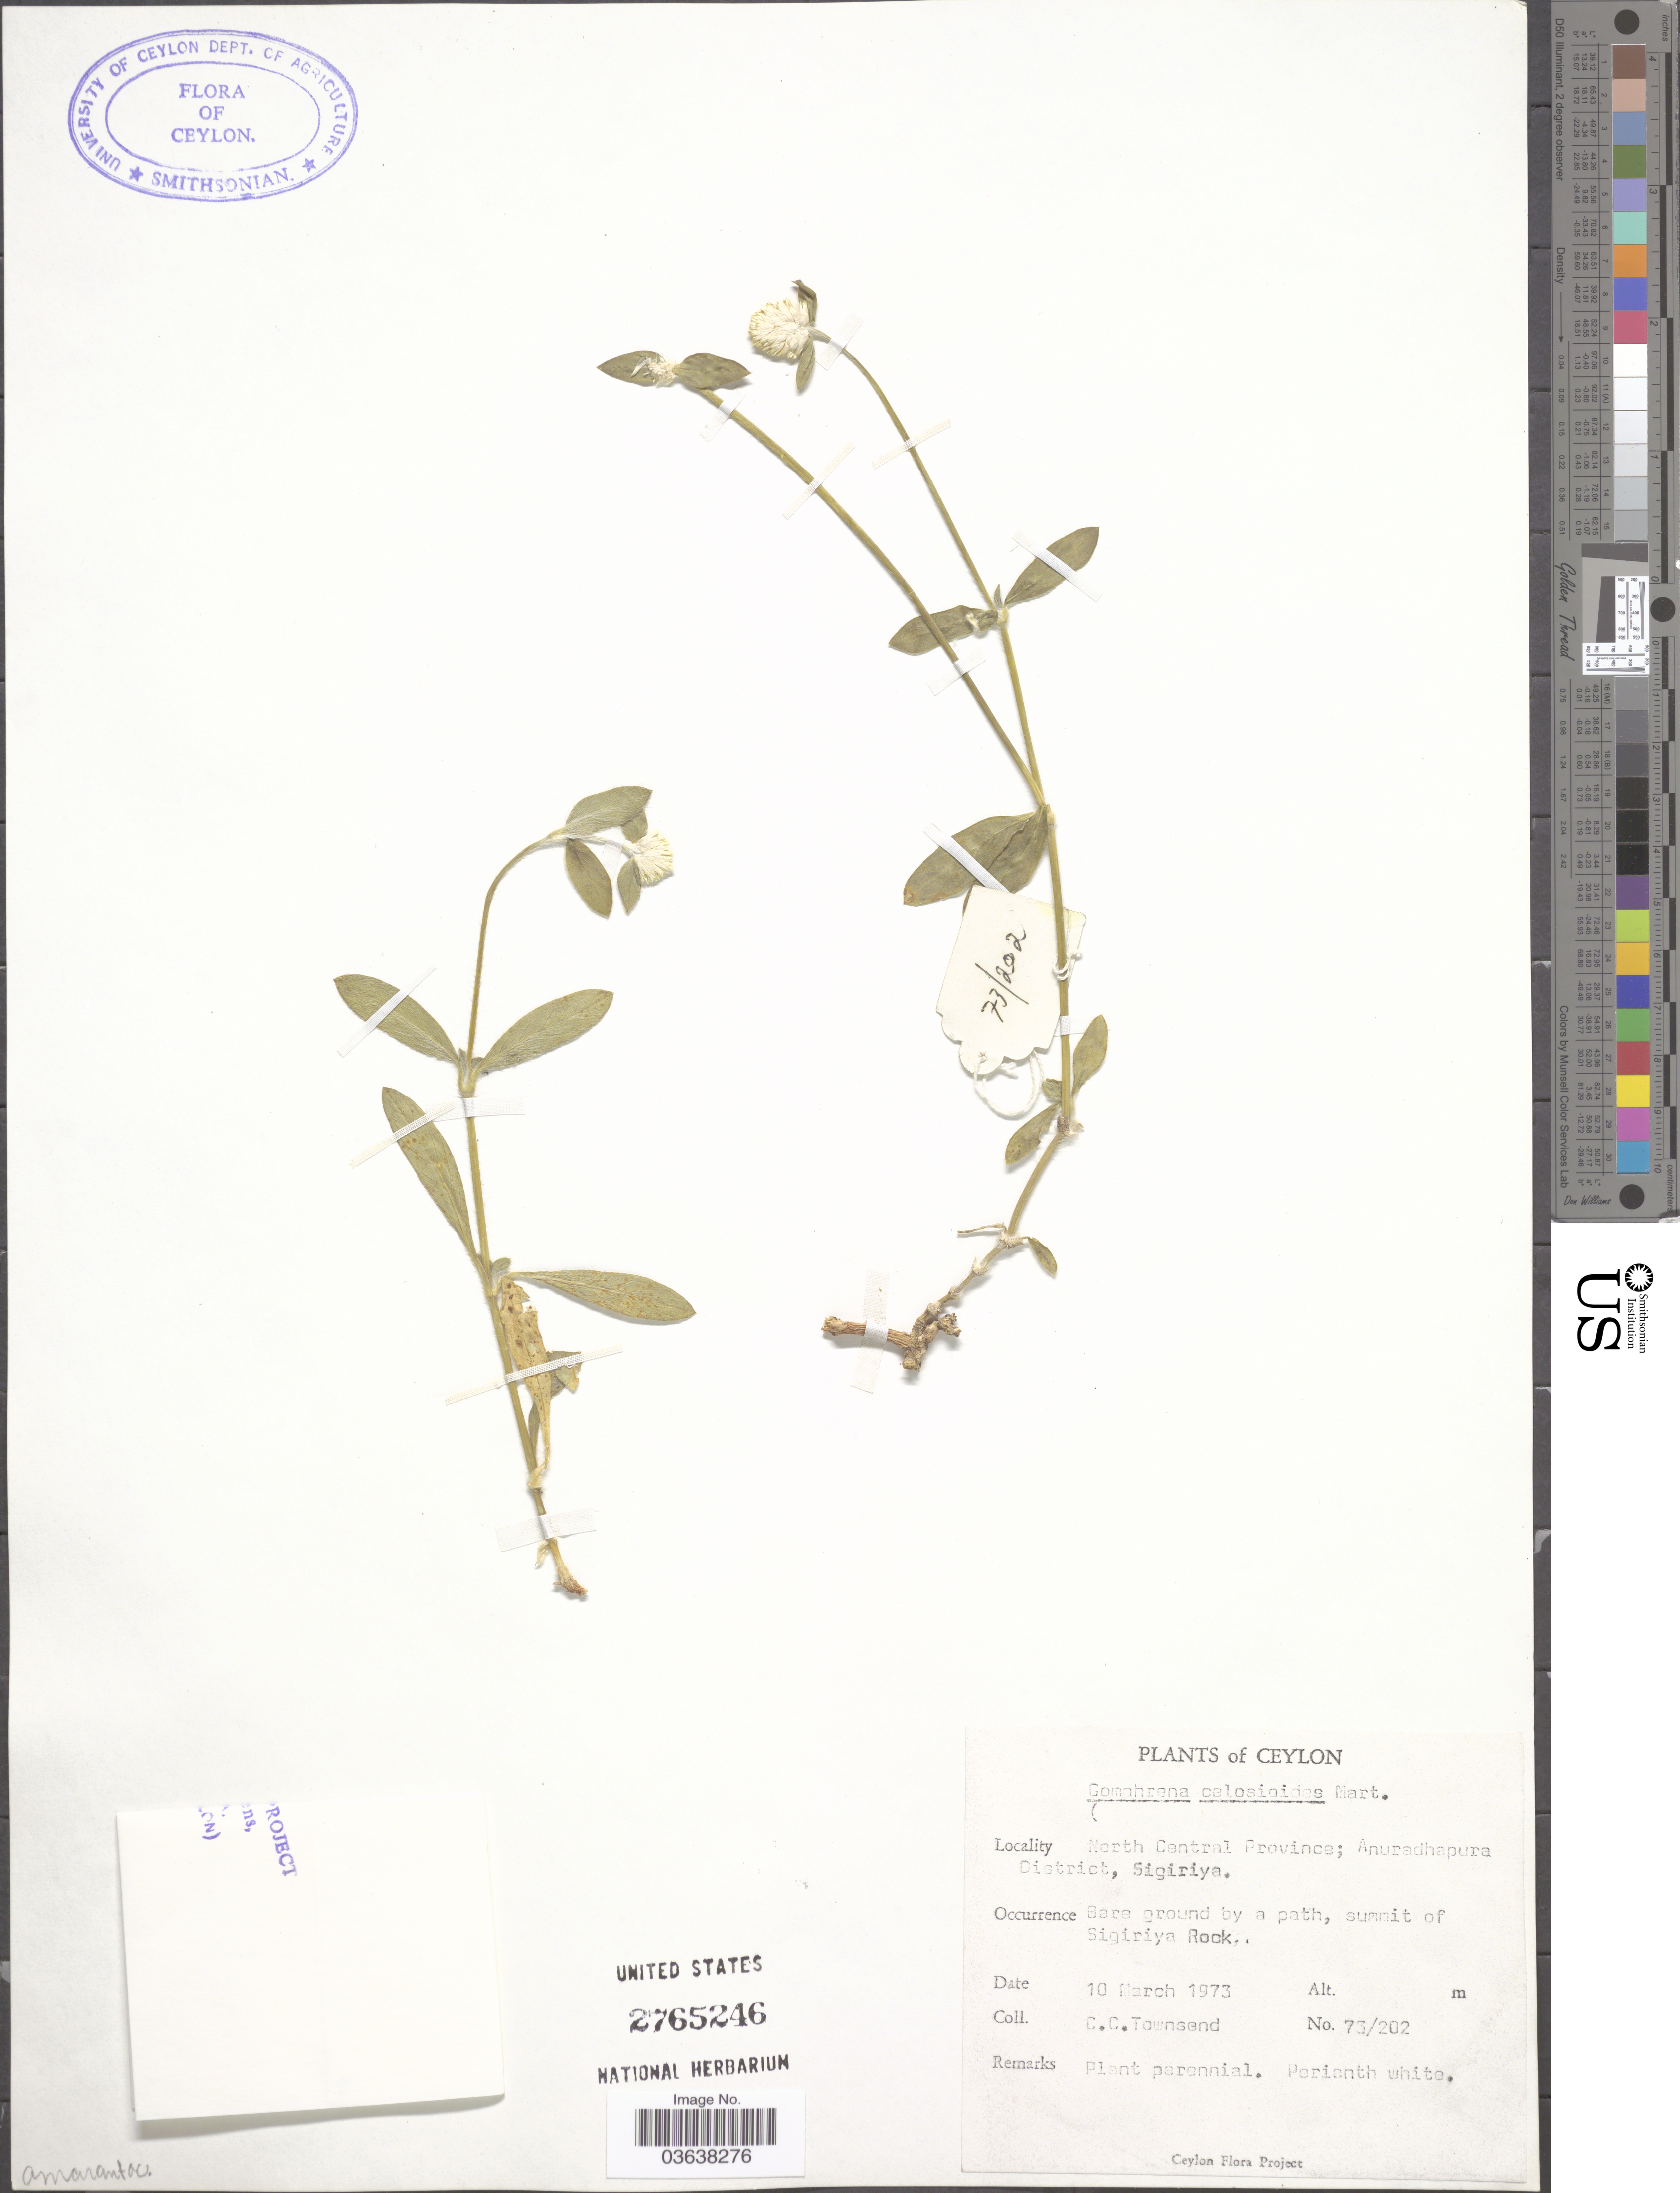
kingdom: Plantae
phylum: Tracheophyta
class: Magnoliopsida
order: Caryophyllales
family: Amaranthaceae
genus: Gomphrena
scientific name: Gomphrena celosioides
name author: Mart.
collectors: C. C. Townsend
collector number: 73/202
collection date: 1973-03-10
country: Sri Lanka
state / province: North Central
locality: Ceylon. Anuradhapura District, Sigiriya. Summit of Sigiriya Rock.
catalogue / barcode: US 2765246